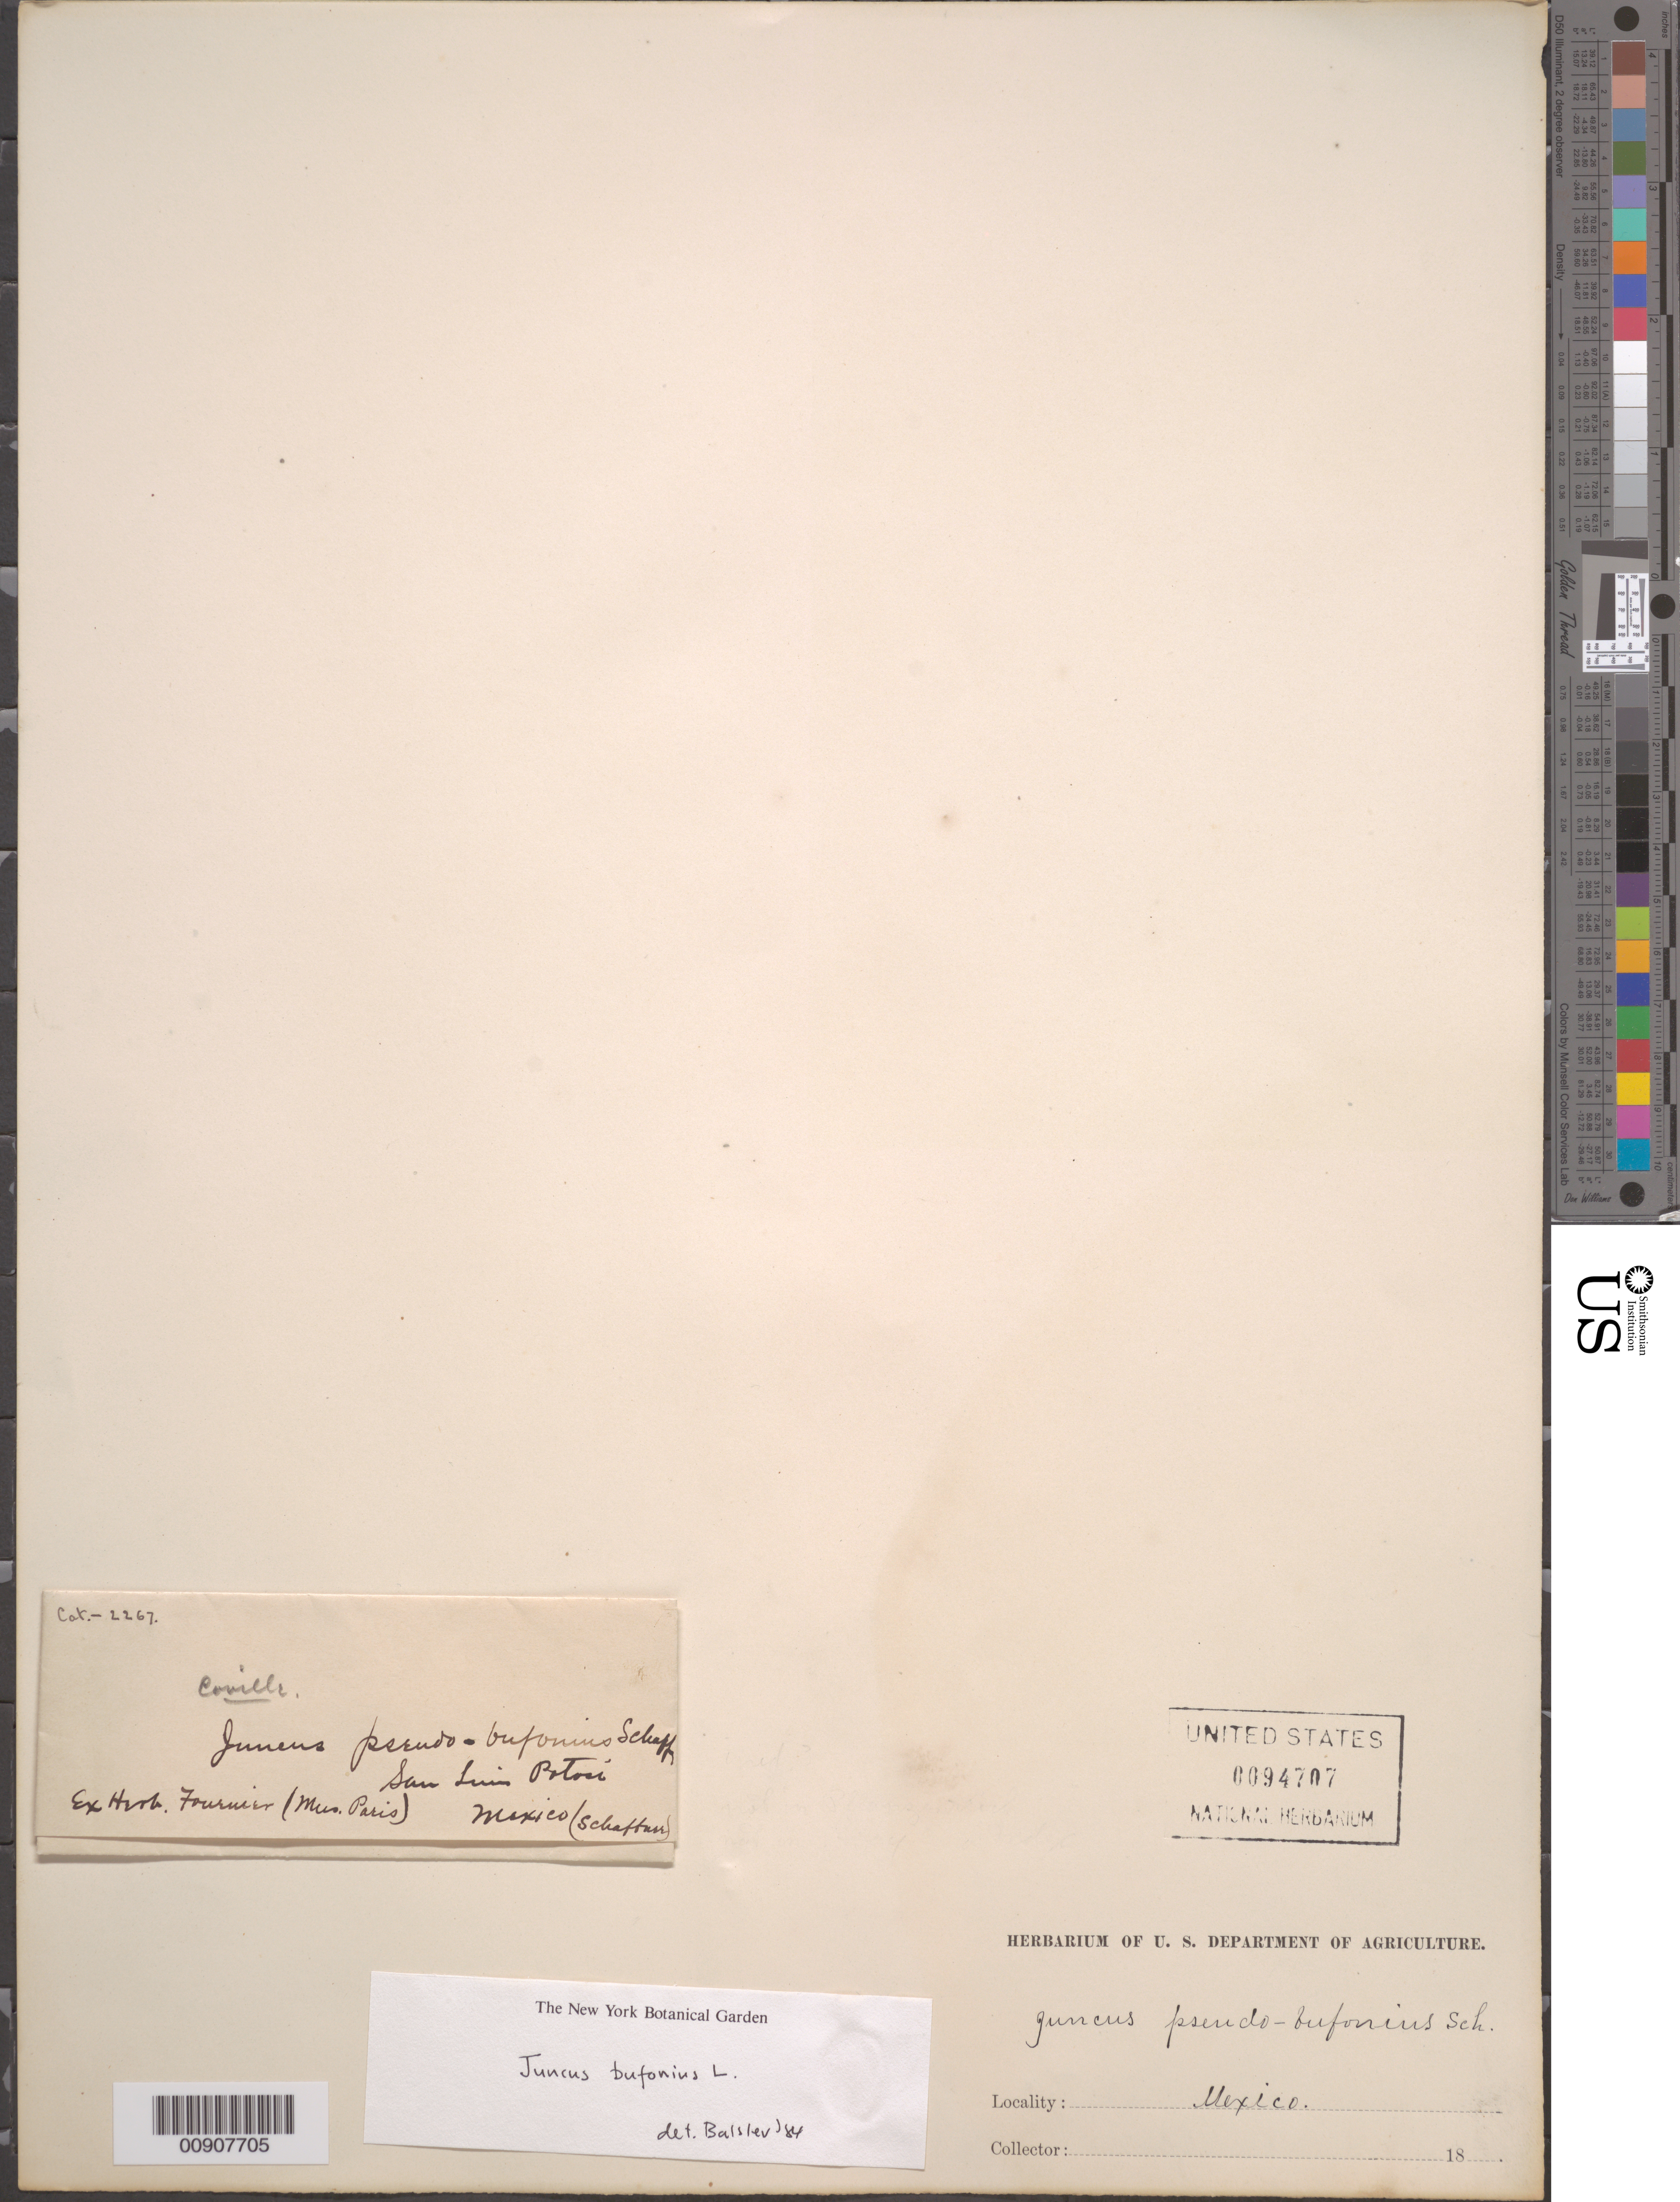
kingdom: Plantae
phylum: Tracheophyta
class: Liliopsida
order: Poales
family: Juncaceae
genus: Juncus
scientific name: Juncus bufonius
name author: L.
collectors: J. G. Schaffner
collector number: Cat. 2267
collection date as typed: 18--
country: Mexico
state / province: San Luis Potosí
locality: San Luis Potosí.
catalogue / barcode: US 94707